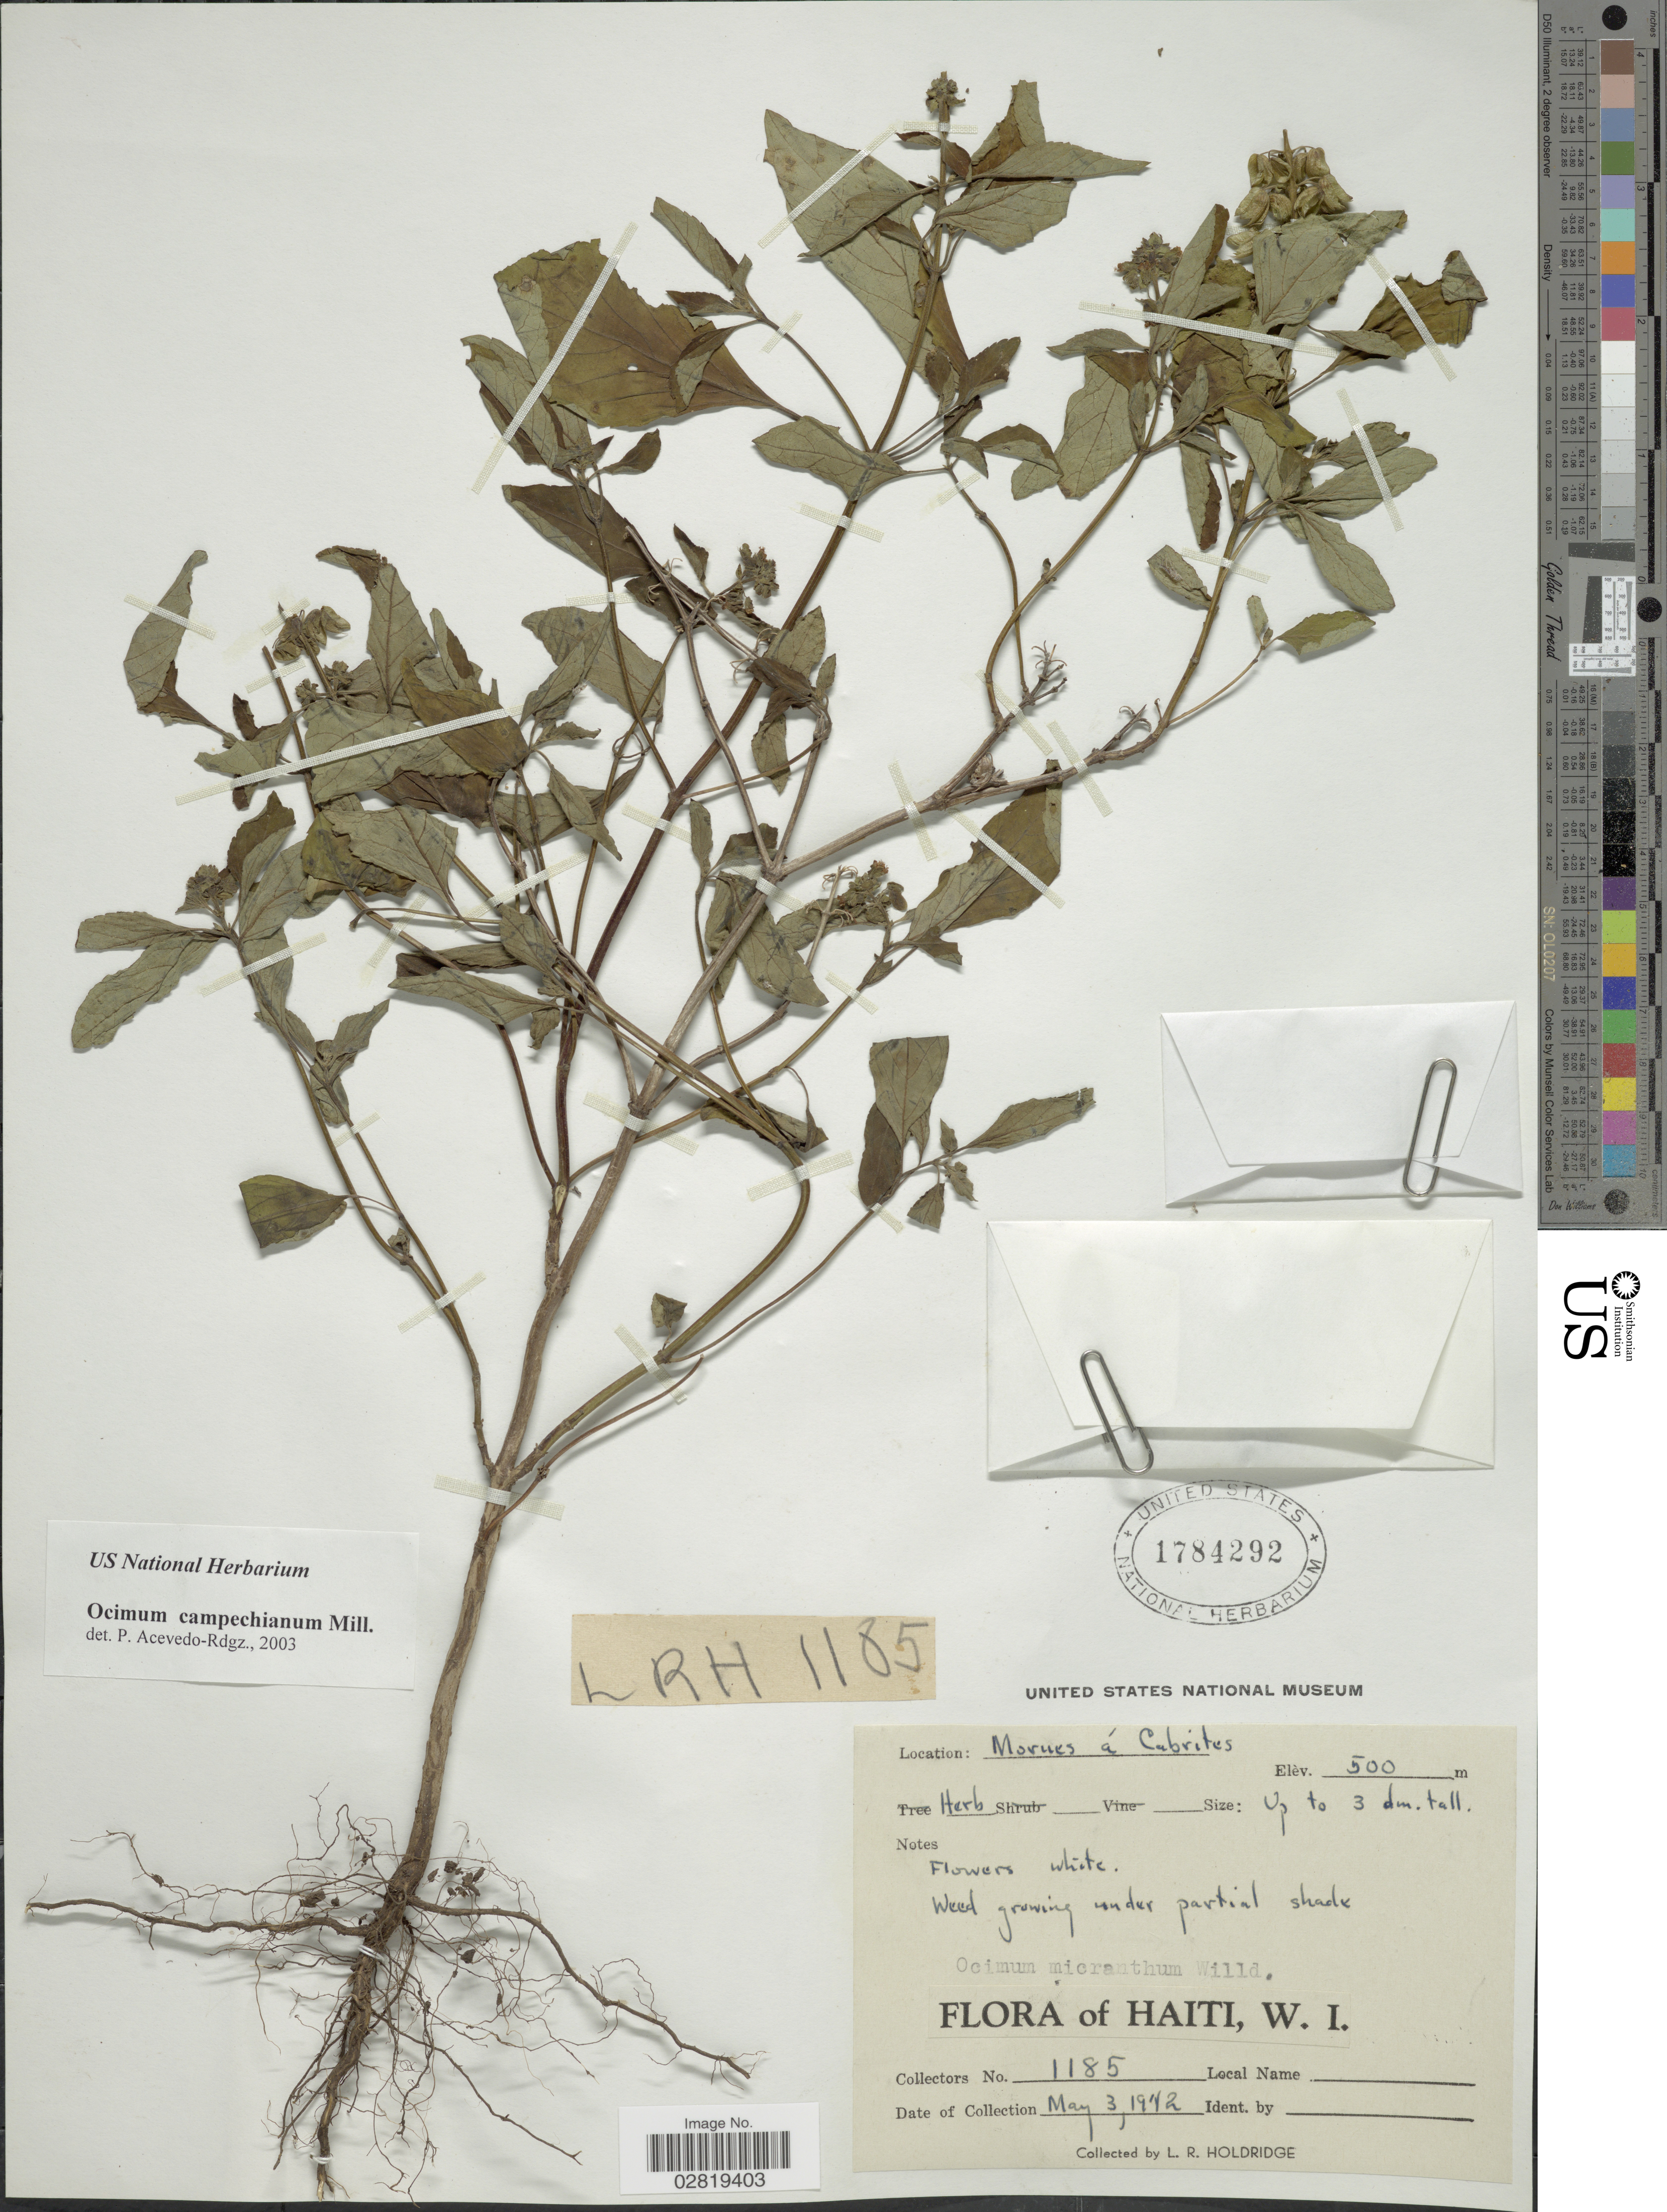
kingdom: Plantae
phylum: Tracheophyta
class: Magnoliopsida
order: Lamiales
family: Lamiaceae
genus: Ocimum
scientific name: Ocimum campechianum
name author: Mill.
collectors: L. Holdridge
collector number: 1185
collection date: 1942-05-03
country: Haiti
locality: Morues á Cabrites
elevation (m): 500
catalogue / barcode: US 1784292